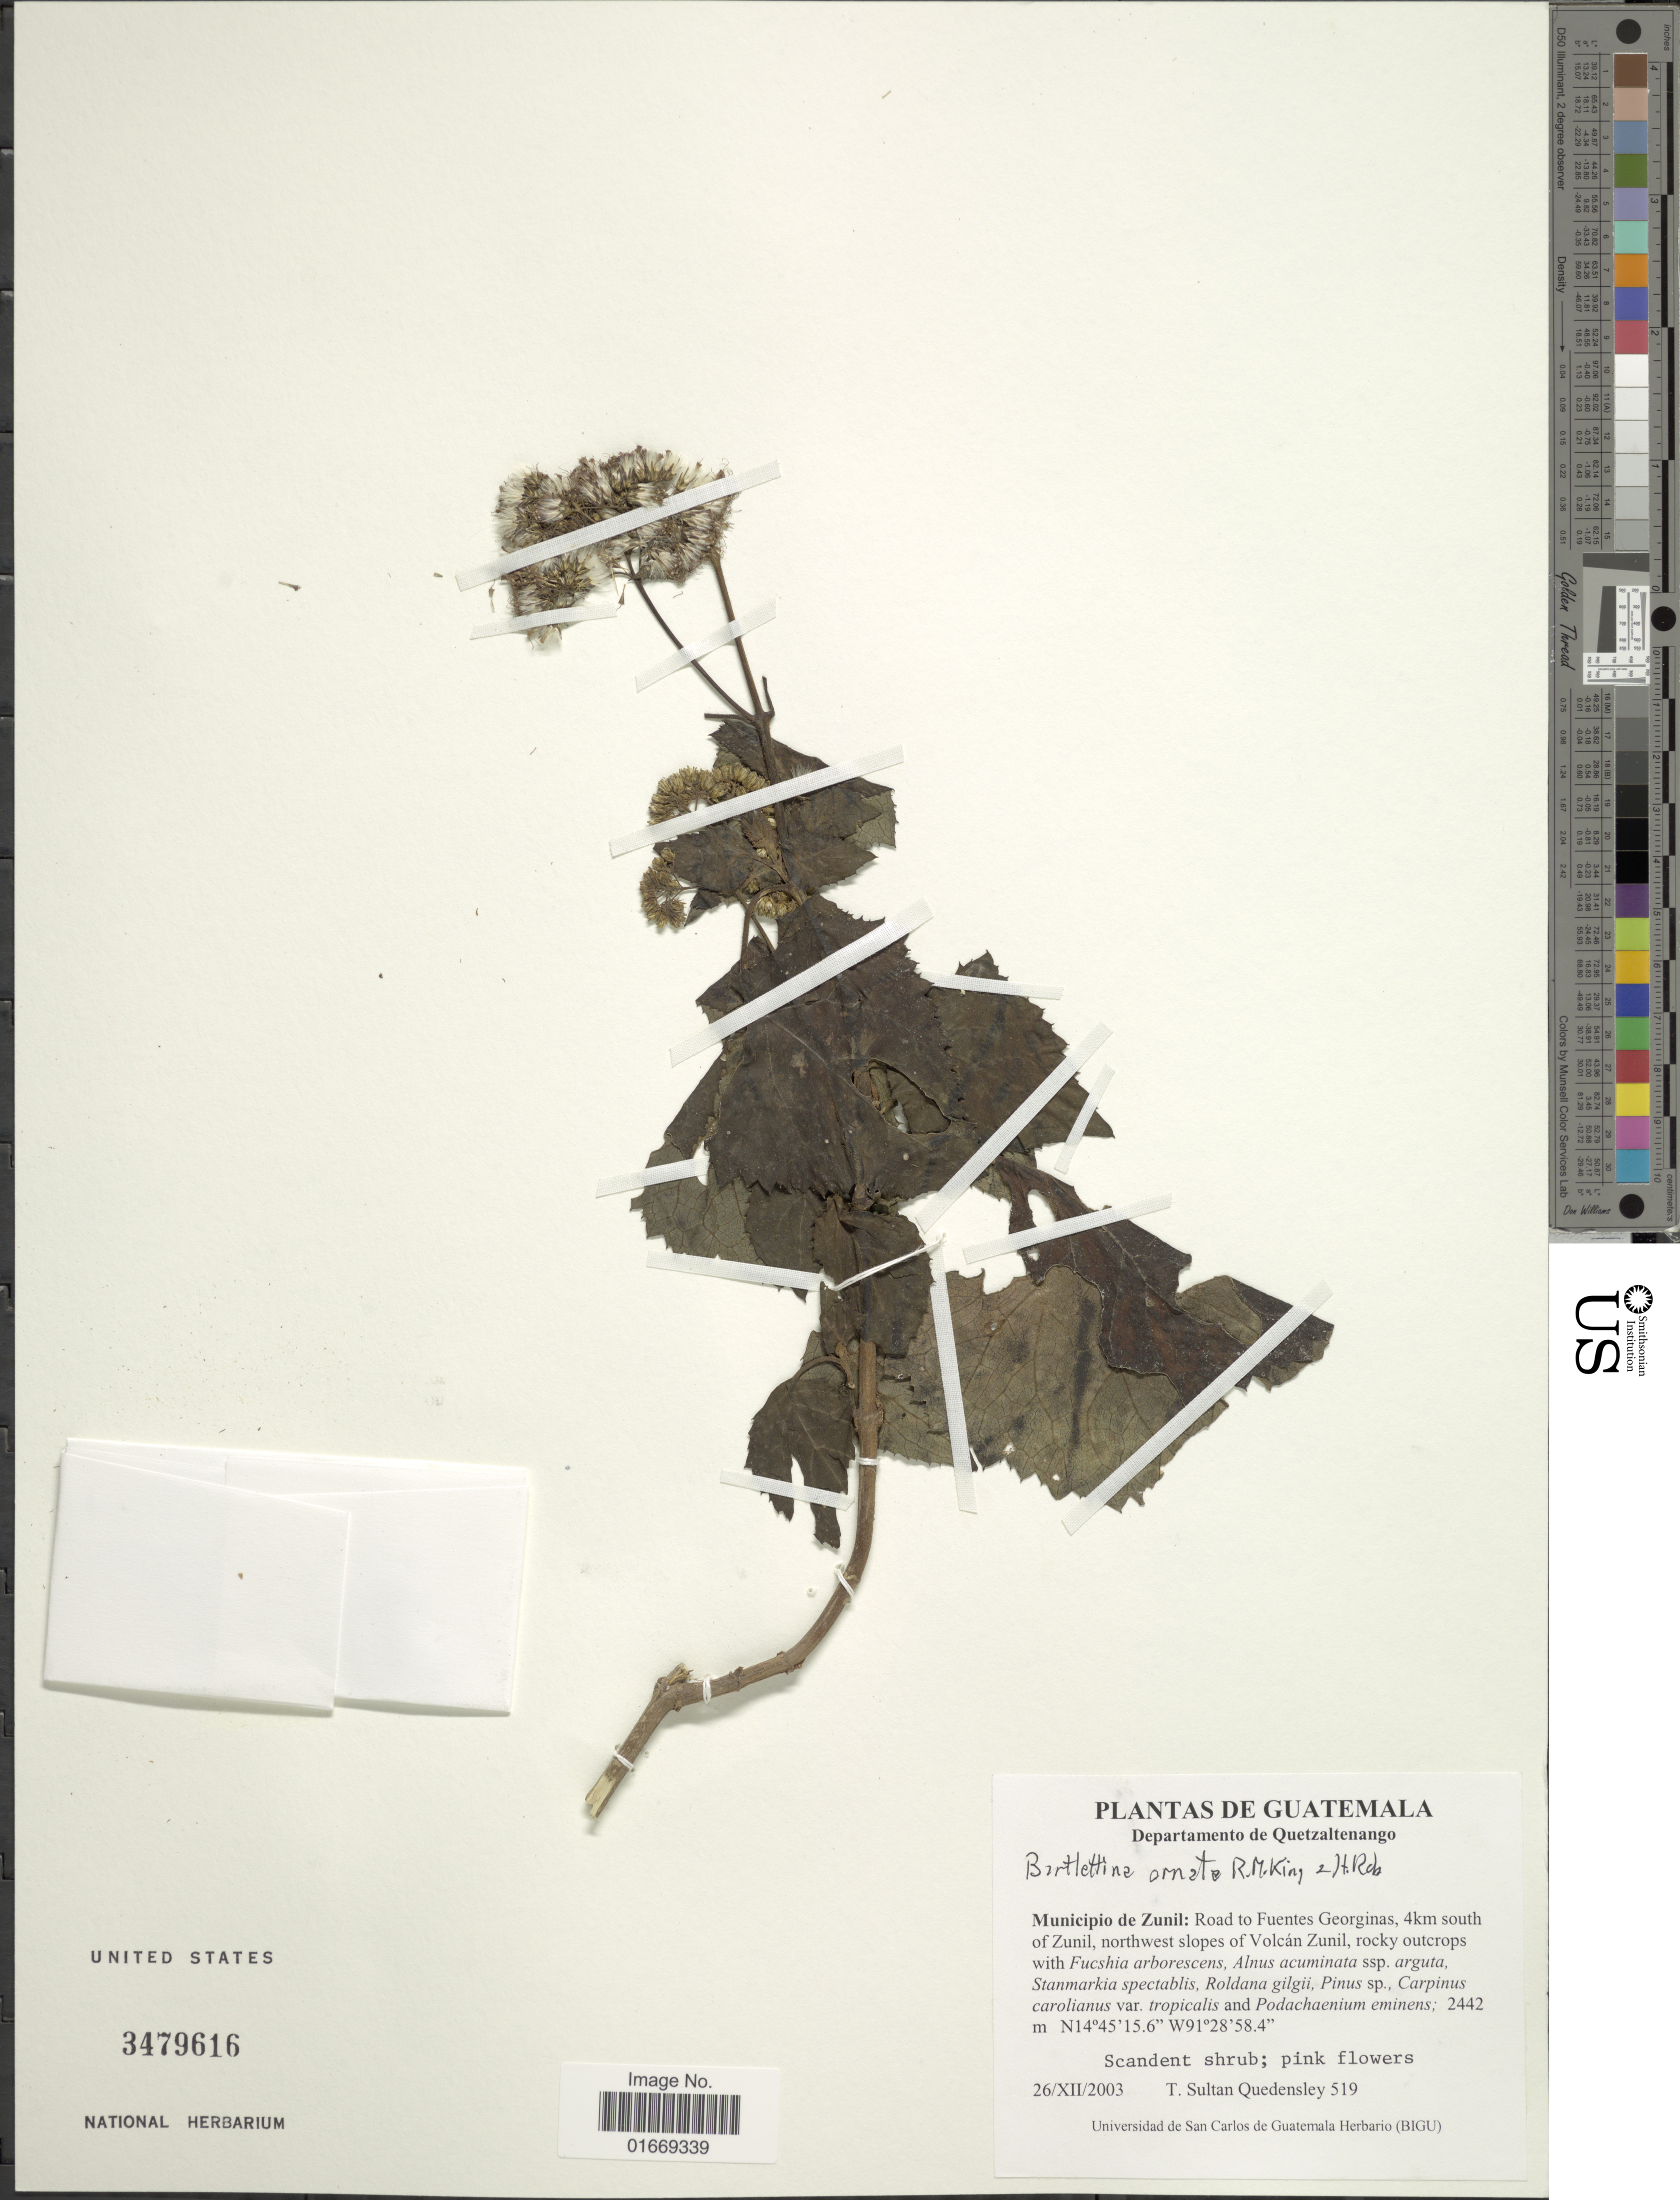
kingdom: Plantae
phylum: Tracheophyta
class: Magnoliopsida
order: Asterales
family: Asteraceae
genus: Bartlettina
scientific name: Bartlettina ornata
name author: R.M. King & H. Rob.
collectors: T. S. Quedensley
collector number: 519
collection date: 2003-12-26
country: Guatemala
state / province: Quetzaltenango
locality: Departamento de Quetzaltenango. Municipio de Zunil: Road to Fuentes Georginas, 4km south of Zunil, northwest slopes of Volcán Zunil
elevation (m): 2442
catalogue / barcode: US 3479616